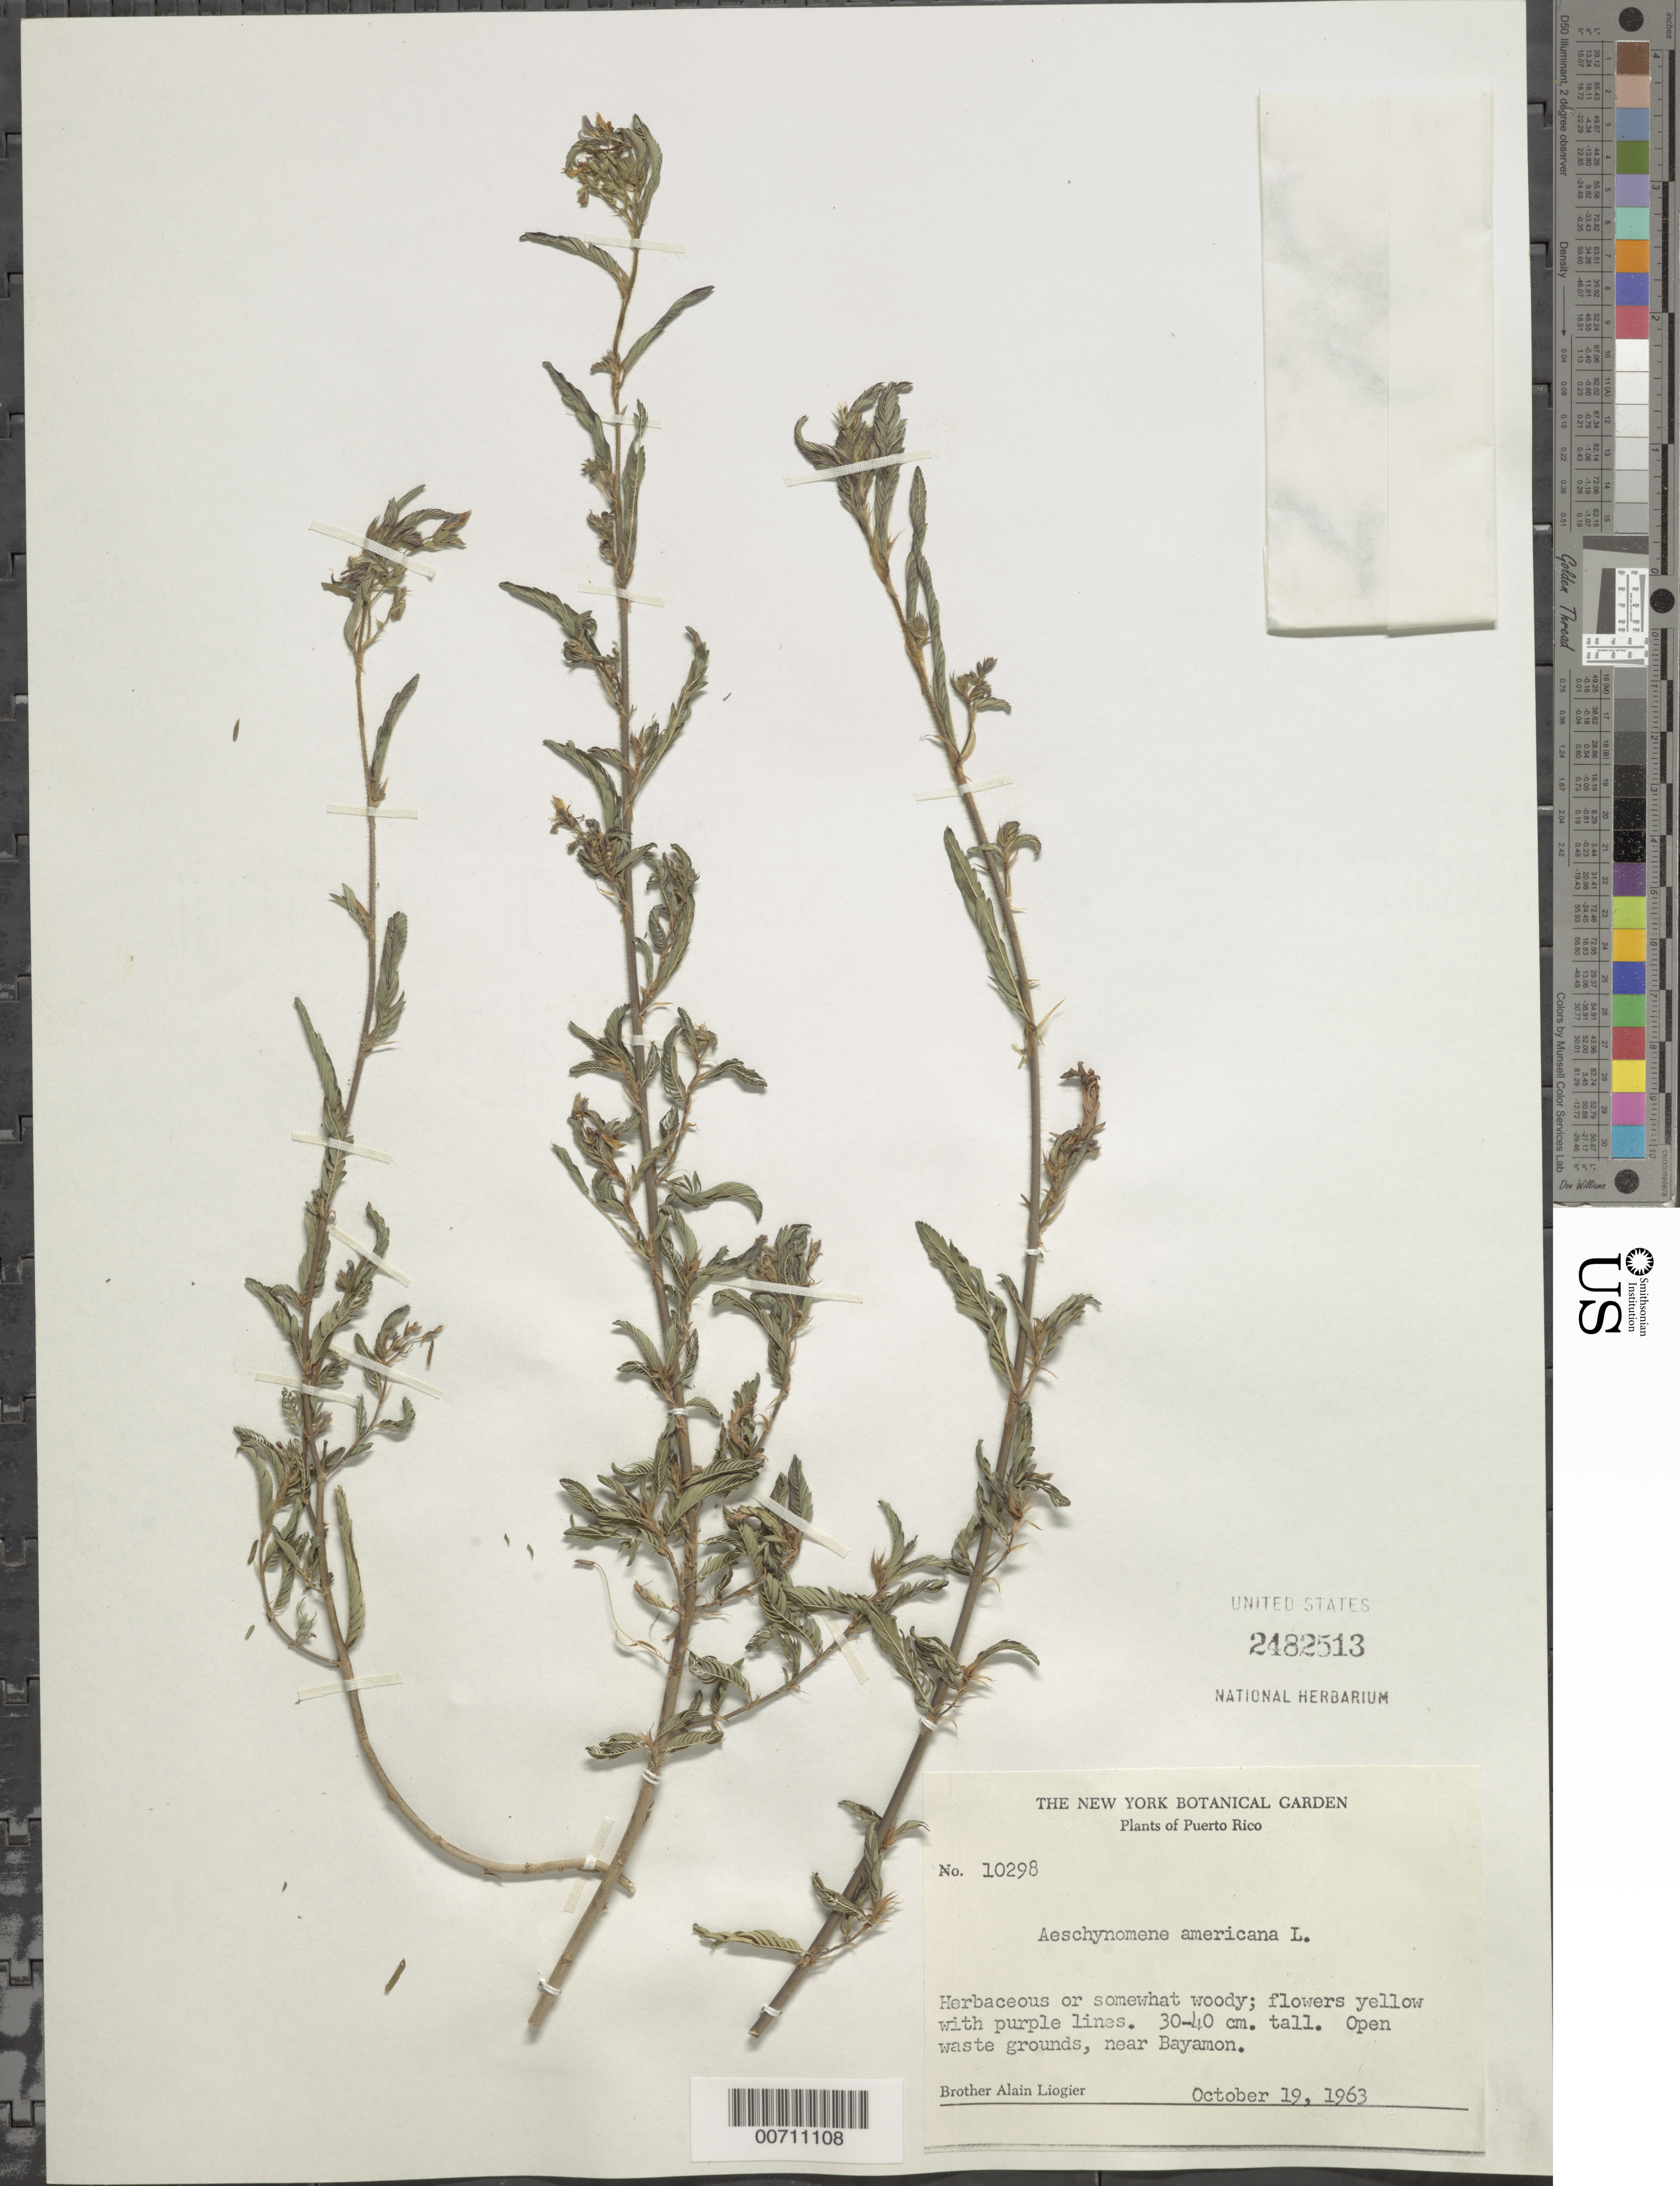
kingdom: Plantae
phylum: Tracheophyta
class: Magnoliopsida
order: Fabales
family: Fabaceae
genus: Aeschynomene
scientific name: Aeschynomene americana var. americana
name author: L.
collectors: A. H. Liogier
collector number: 10298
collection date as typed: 19 Oct 1963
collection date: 1963-10-19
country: Puerto Rico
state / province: Bayamon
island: Greater Antilles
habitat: Open waste grounds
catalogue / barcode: US 2482513